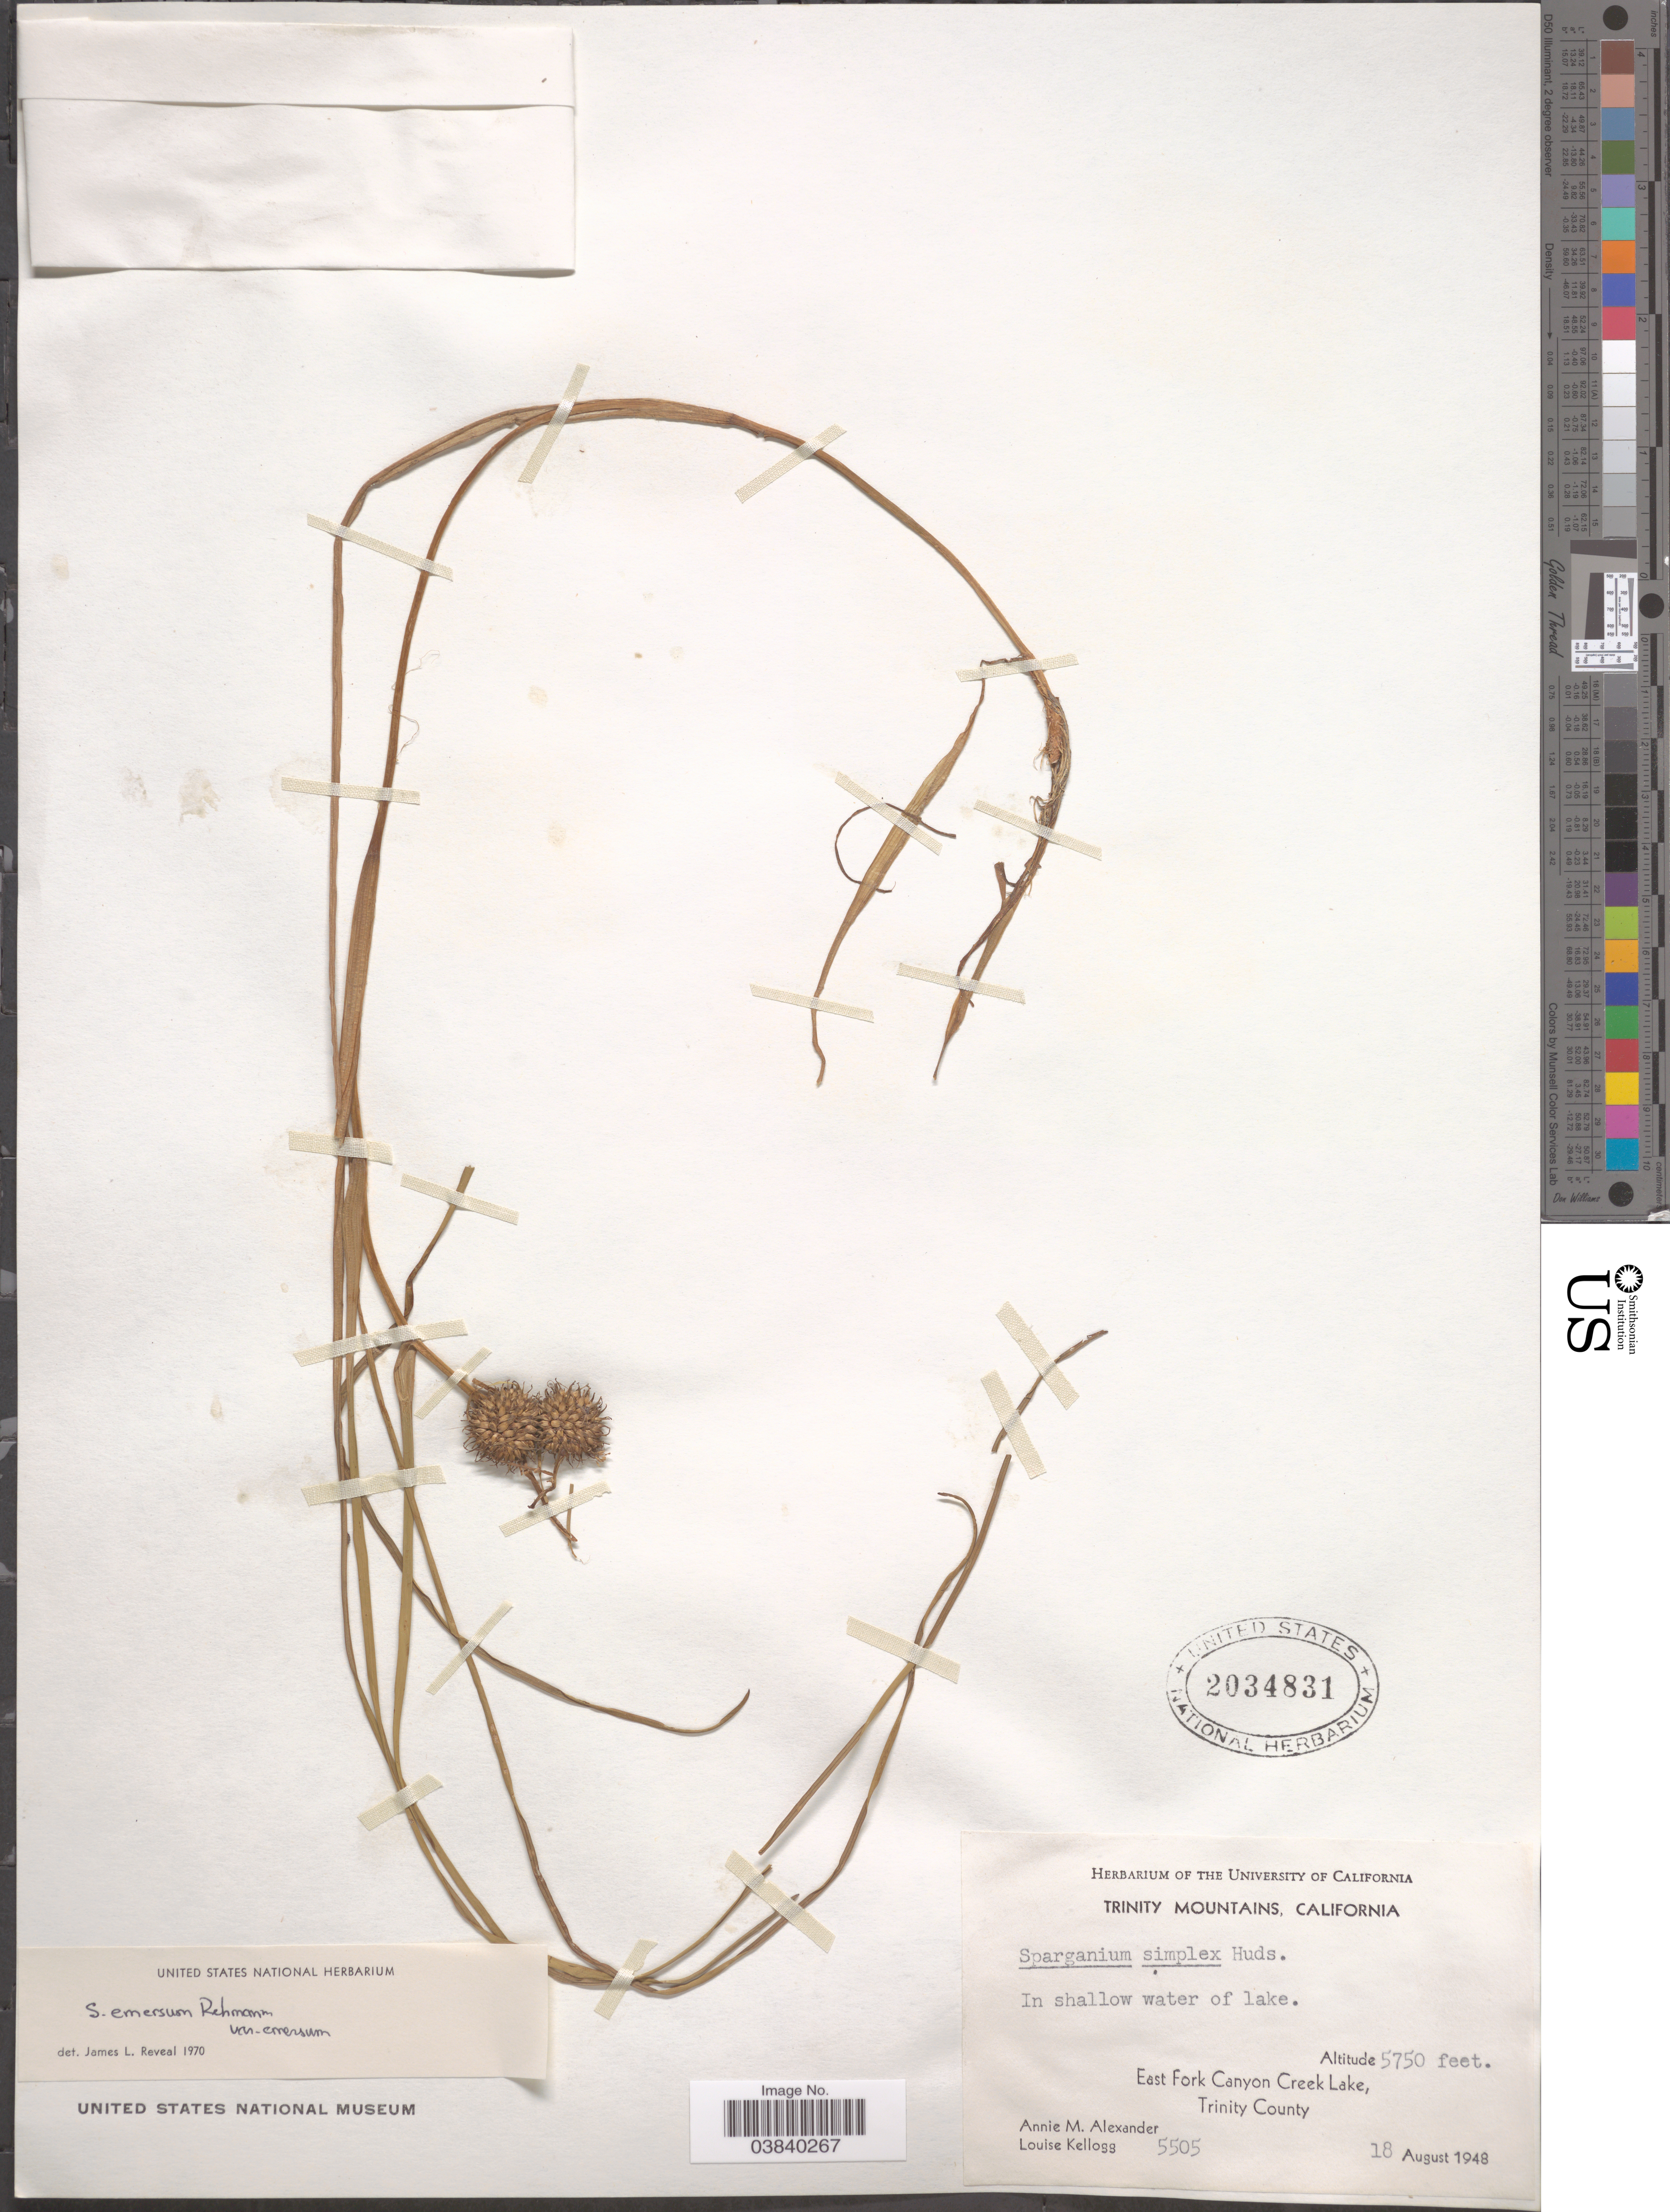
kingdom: Plantae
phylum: Tracheophyta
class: Liliopsida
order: Poales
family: Typhaceae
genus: Sparganium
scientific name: Sparganium emersum var. emersum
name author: Rehmann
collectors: A. M. Alexander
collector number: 5505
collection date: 1948-08-18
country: United States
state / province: California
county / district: Trinity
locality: Trinity Mountains. East Fork Canyon Creek Lake, Trinity County.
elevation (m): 1753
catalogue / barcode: US 2034831